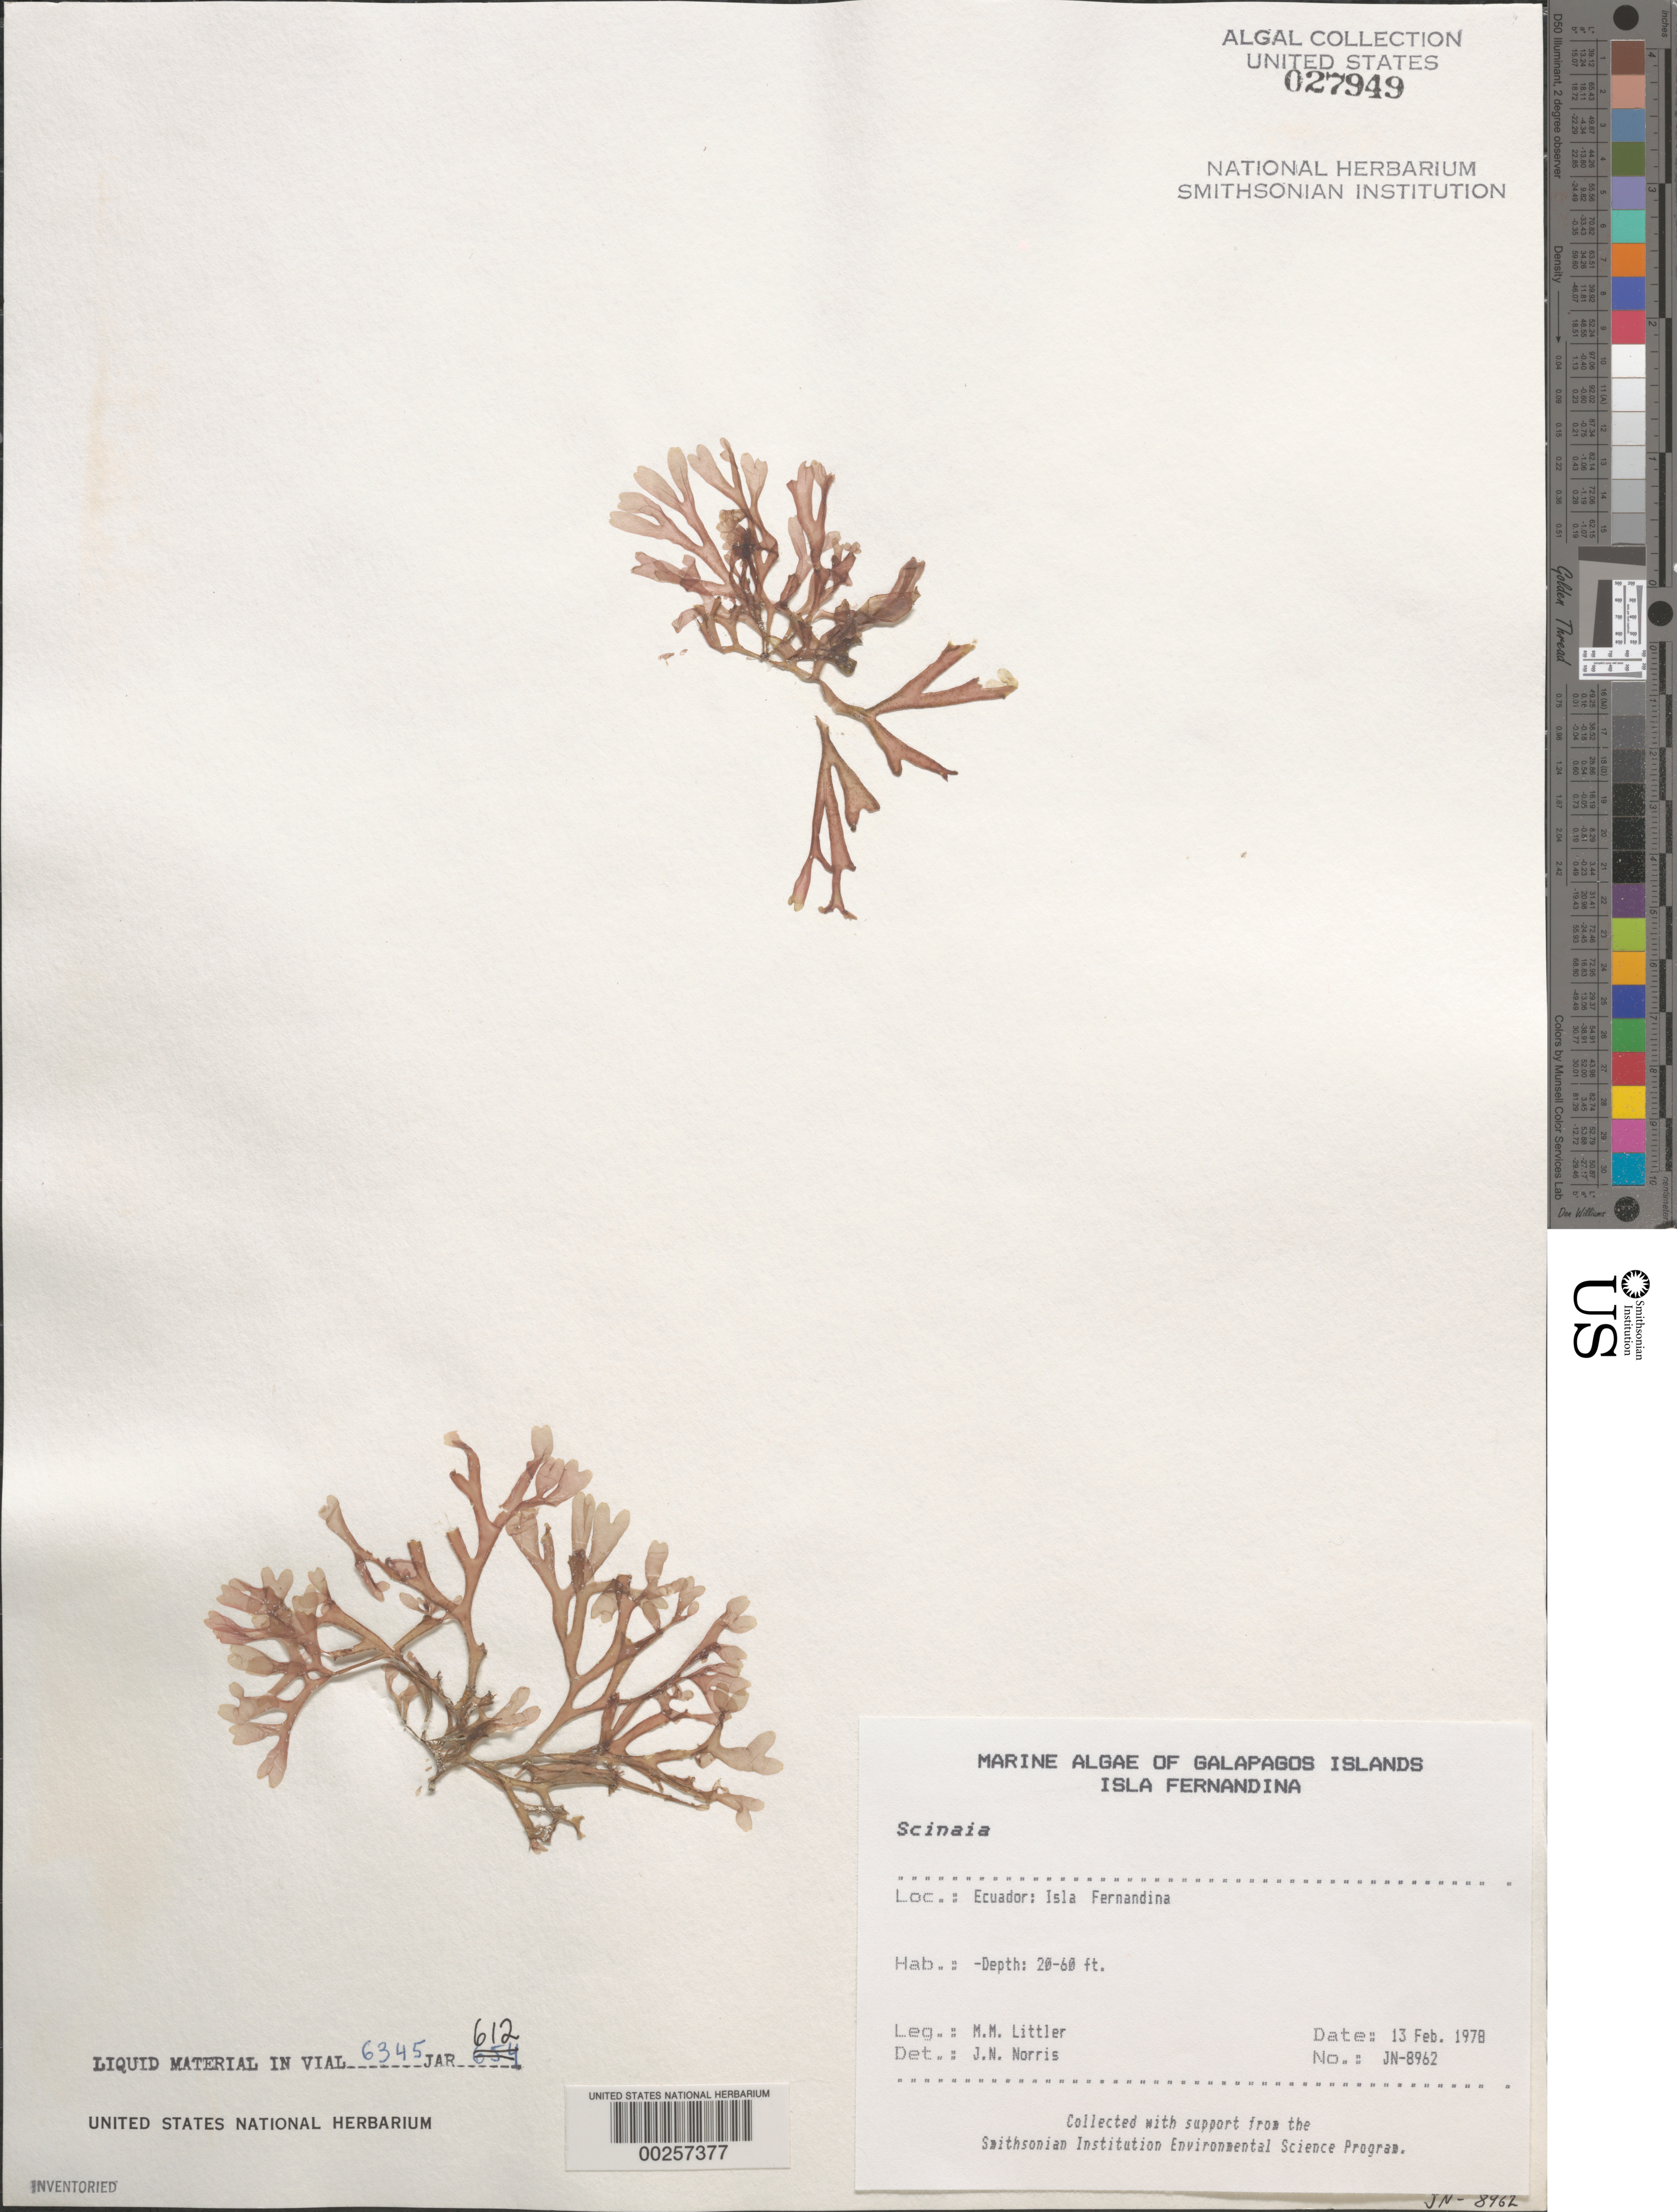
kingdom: Plantae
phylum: Rhodophyta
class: Florideophyceae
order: Nemaliales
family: Scinaiaceae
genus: Scinaia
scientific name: Scinaia sp.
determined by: Norris, James N.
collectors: M. M. Littler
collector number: Jn-8762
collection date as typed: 13 Feb 1978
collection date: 1978-02-13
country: Ecuador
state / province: Colón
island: Fernandina [Narborough]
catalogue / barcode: US 27949